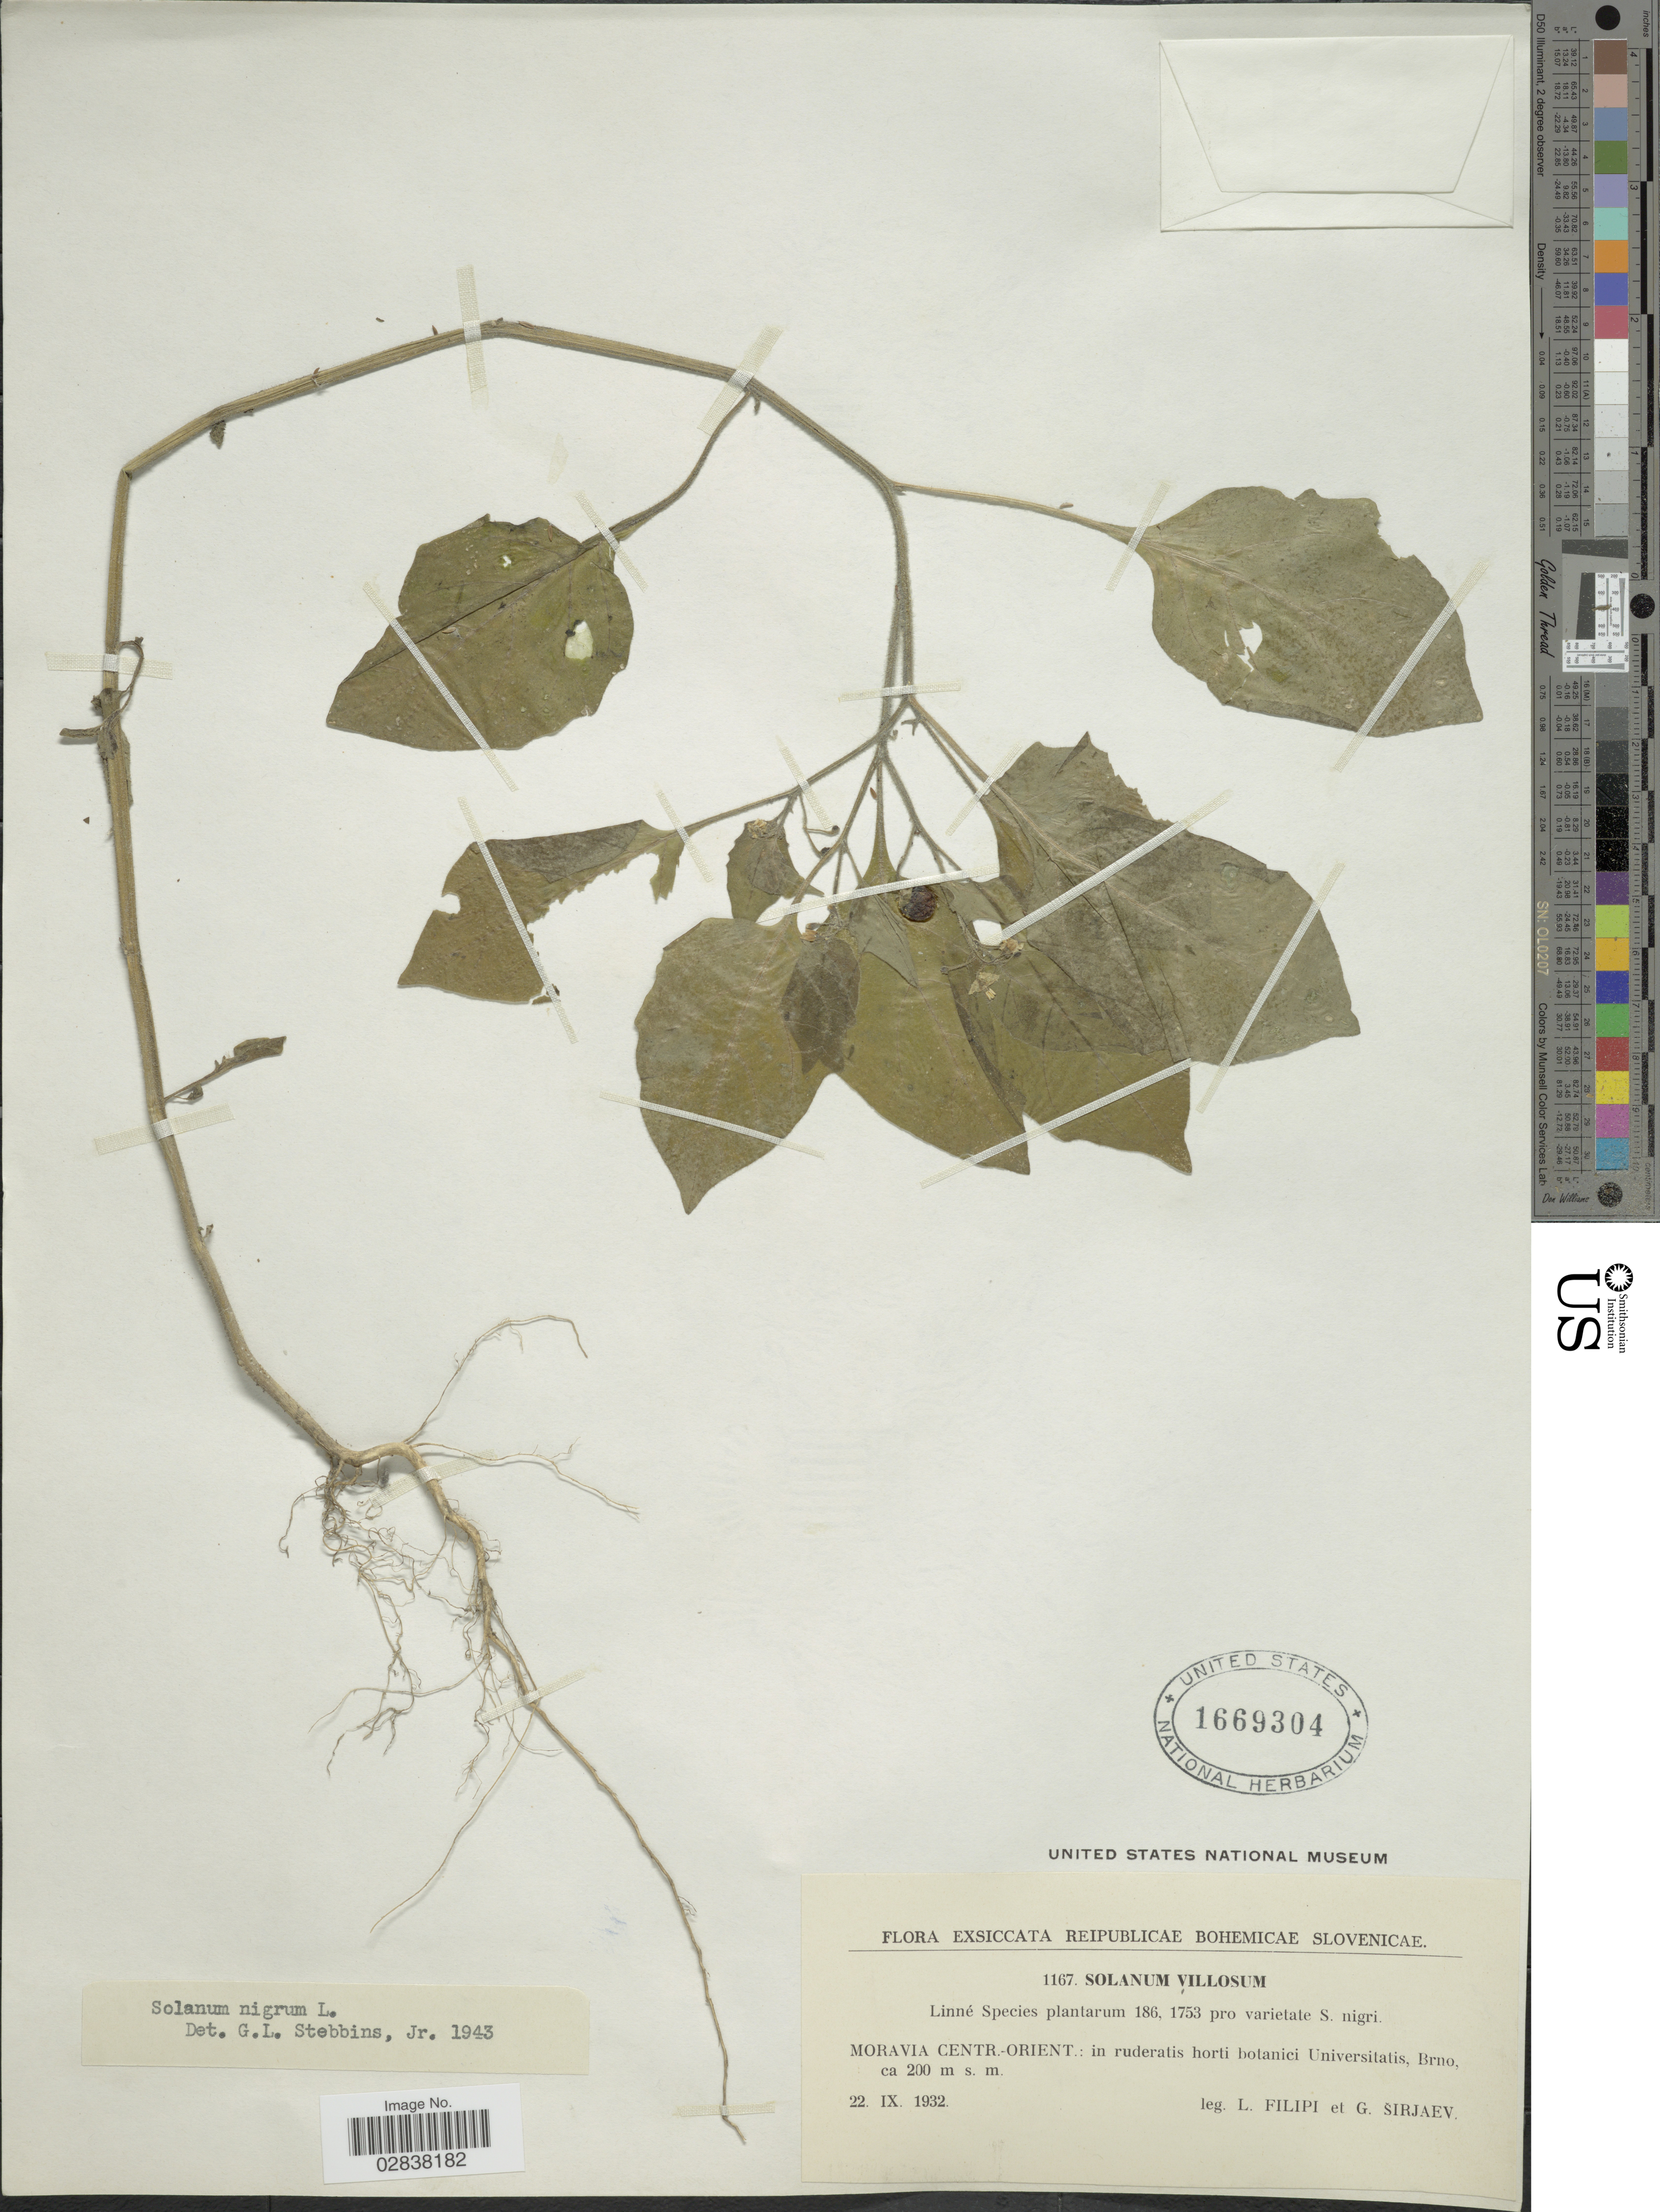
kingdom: Plantae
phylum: Tracheophyta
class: Magnoliopsida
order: Solanales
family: Solanaceae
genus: Solanum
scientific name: Solanum nigrum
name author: L.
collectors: L. Filipi & G. Sirjaev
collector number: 1167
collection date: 1932-09-22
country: Czechia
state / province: South Moravian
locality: Reipublicae Bohemicae Slovenicae, Moravia Centr-Orient., in ruderatis horti botanici Universitatis, Brno.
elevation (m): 200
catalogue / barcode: US 1669304